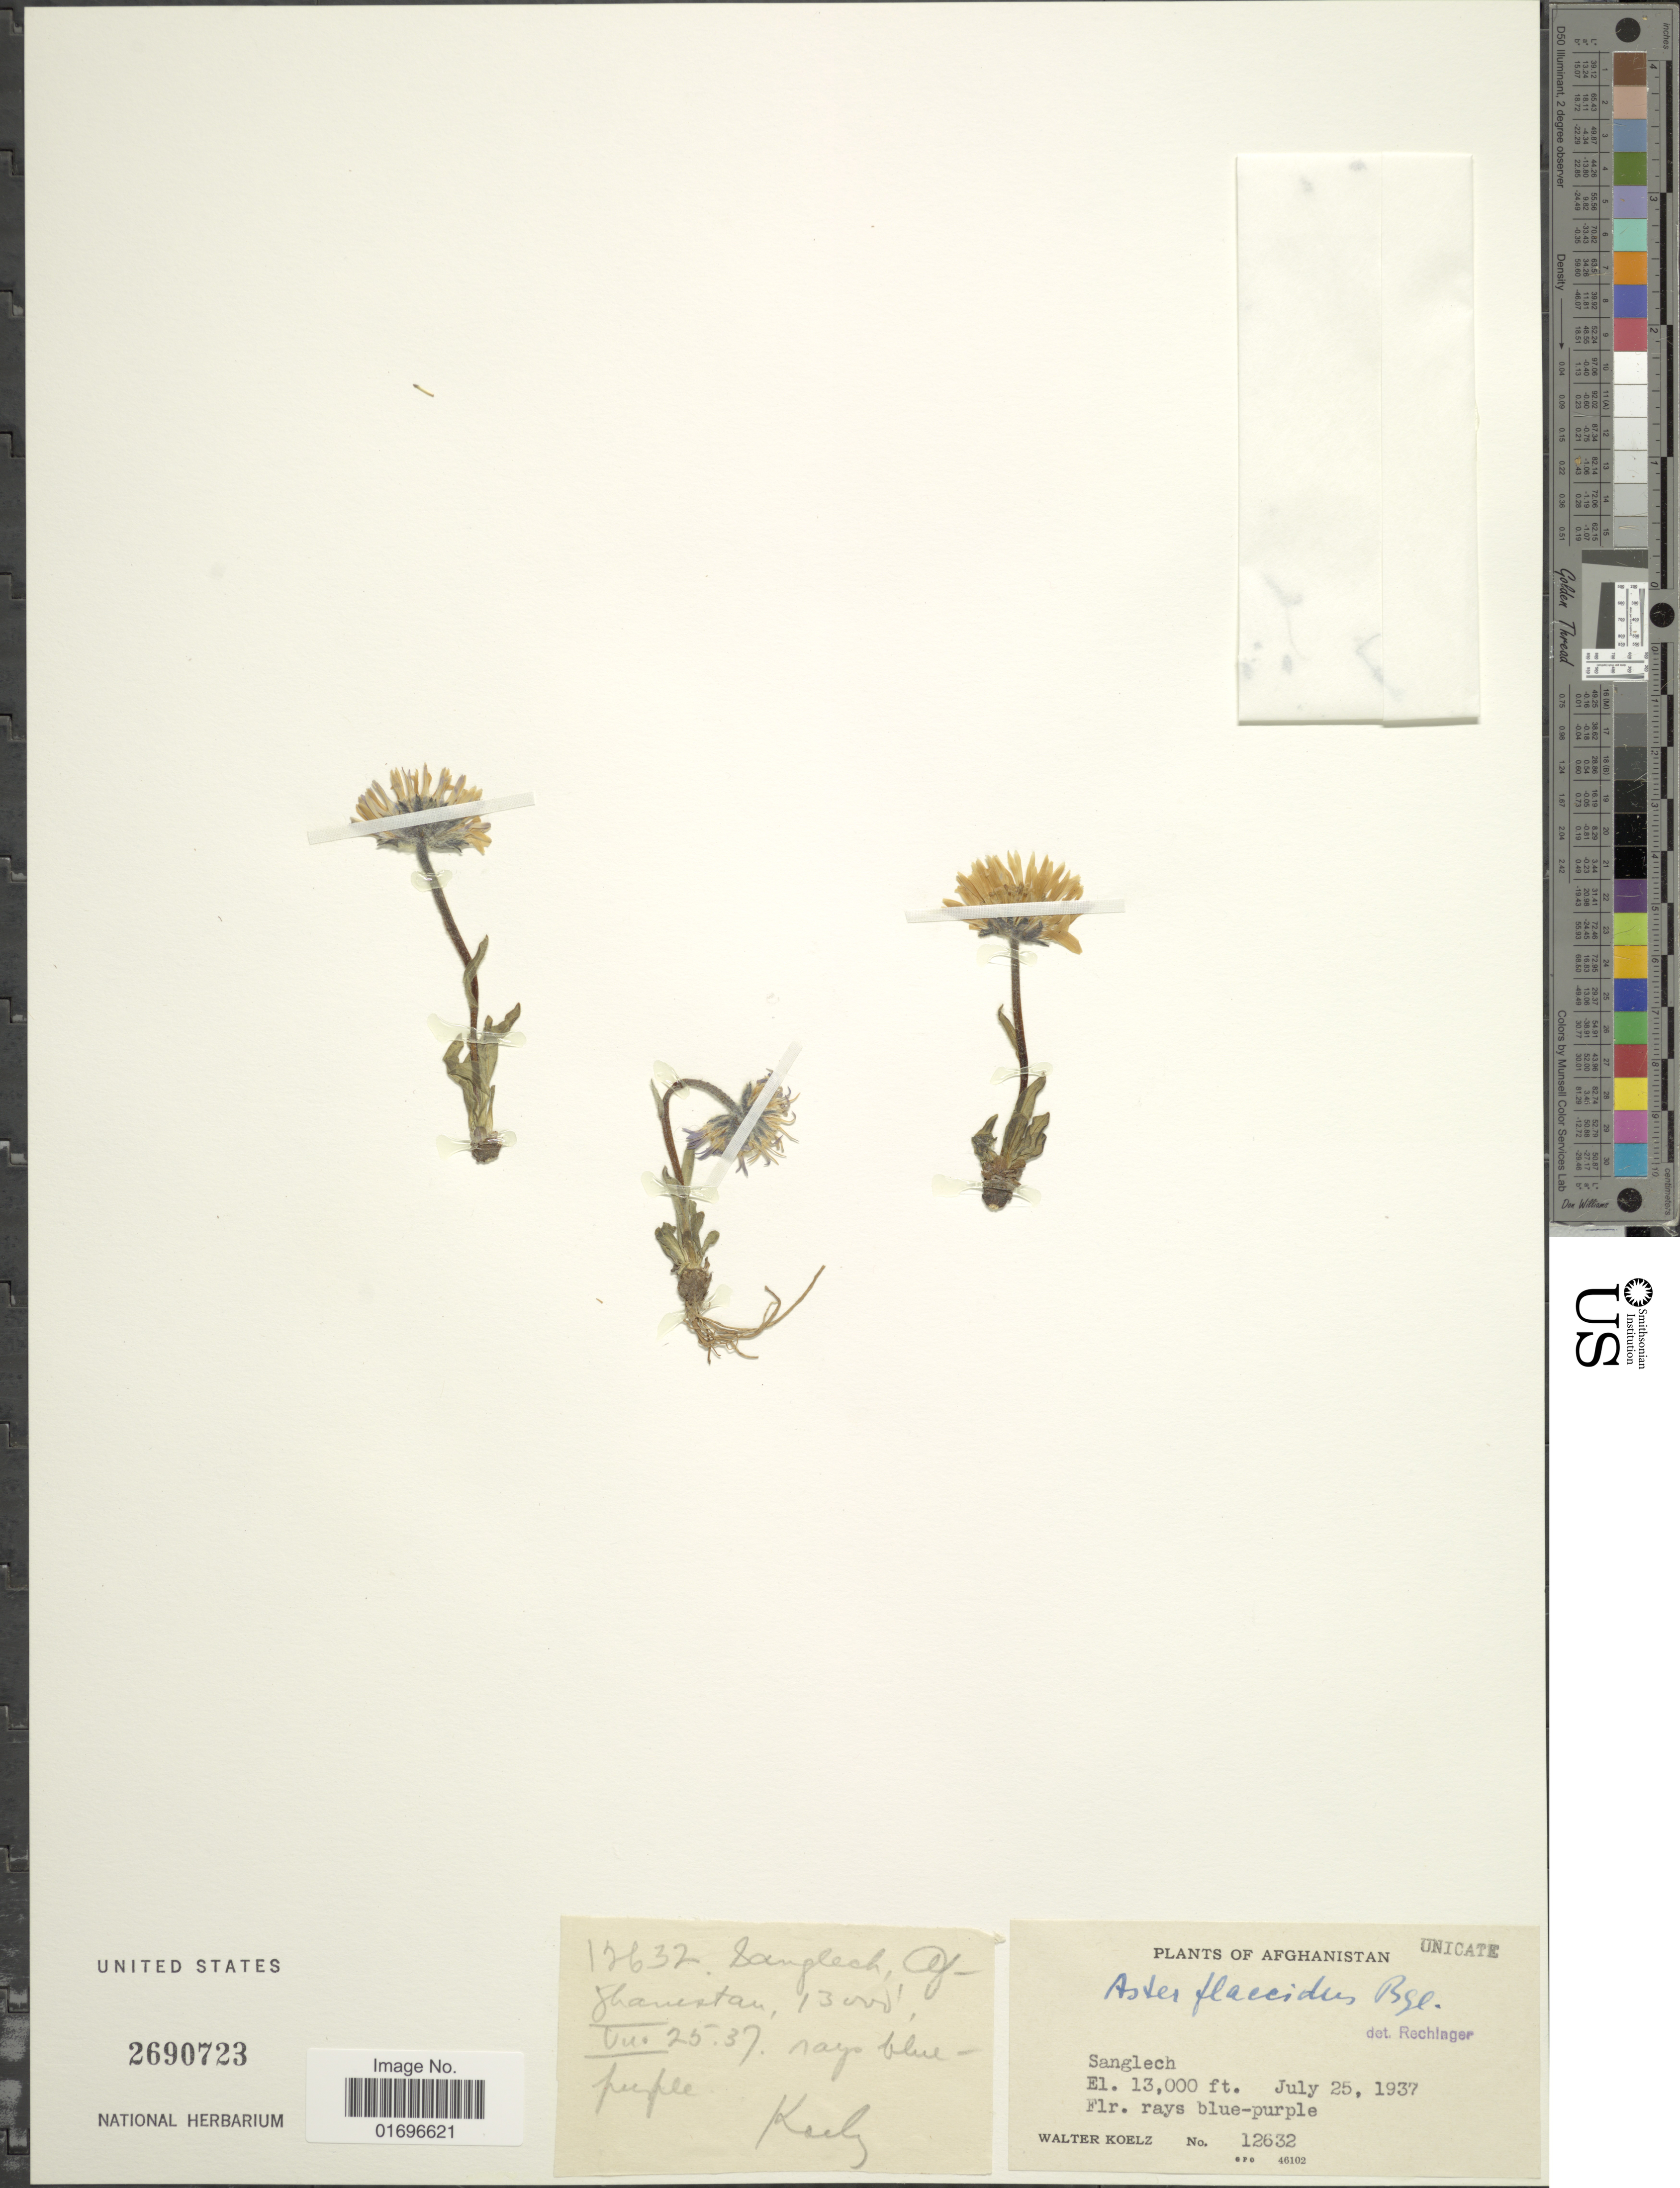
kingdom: Plantae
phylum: Tracheophyta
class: Magnoliopsida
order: Asterales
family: Asteraceae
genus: Aster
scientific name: Aster flaccidus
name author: Bunge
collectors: W. N. Koelz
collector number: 12632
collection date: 1937-07-25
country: Afghanistan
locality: Sanglech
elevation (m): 3962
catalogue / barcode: US 2690723